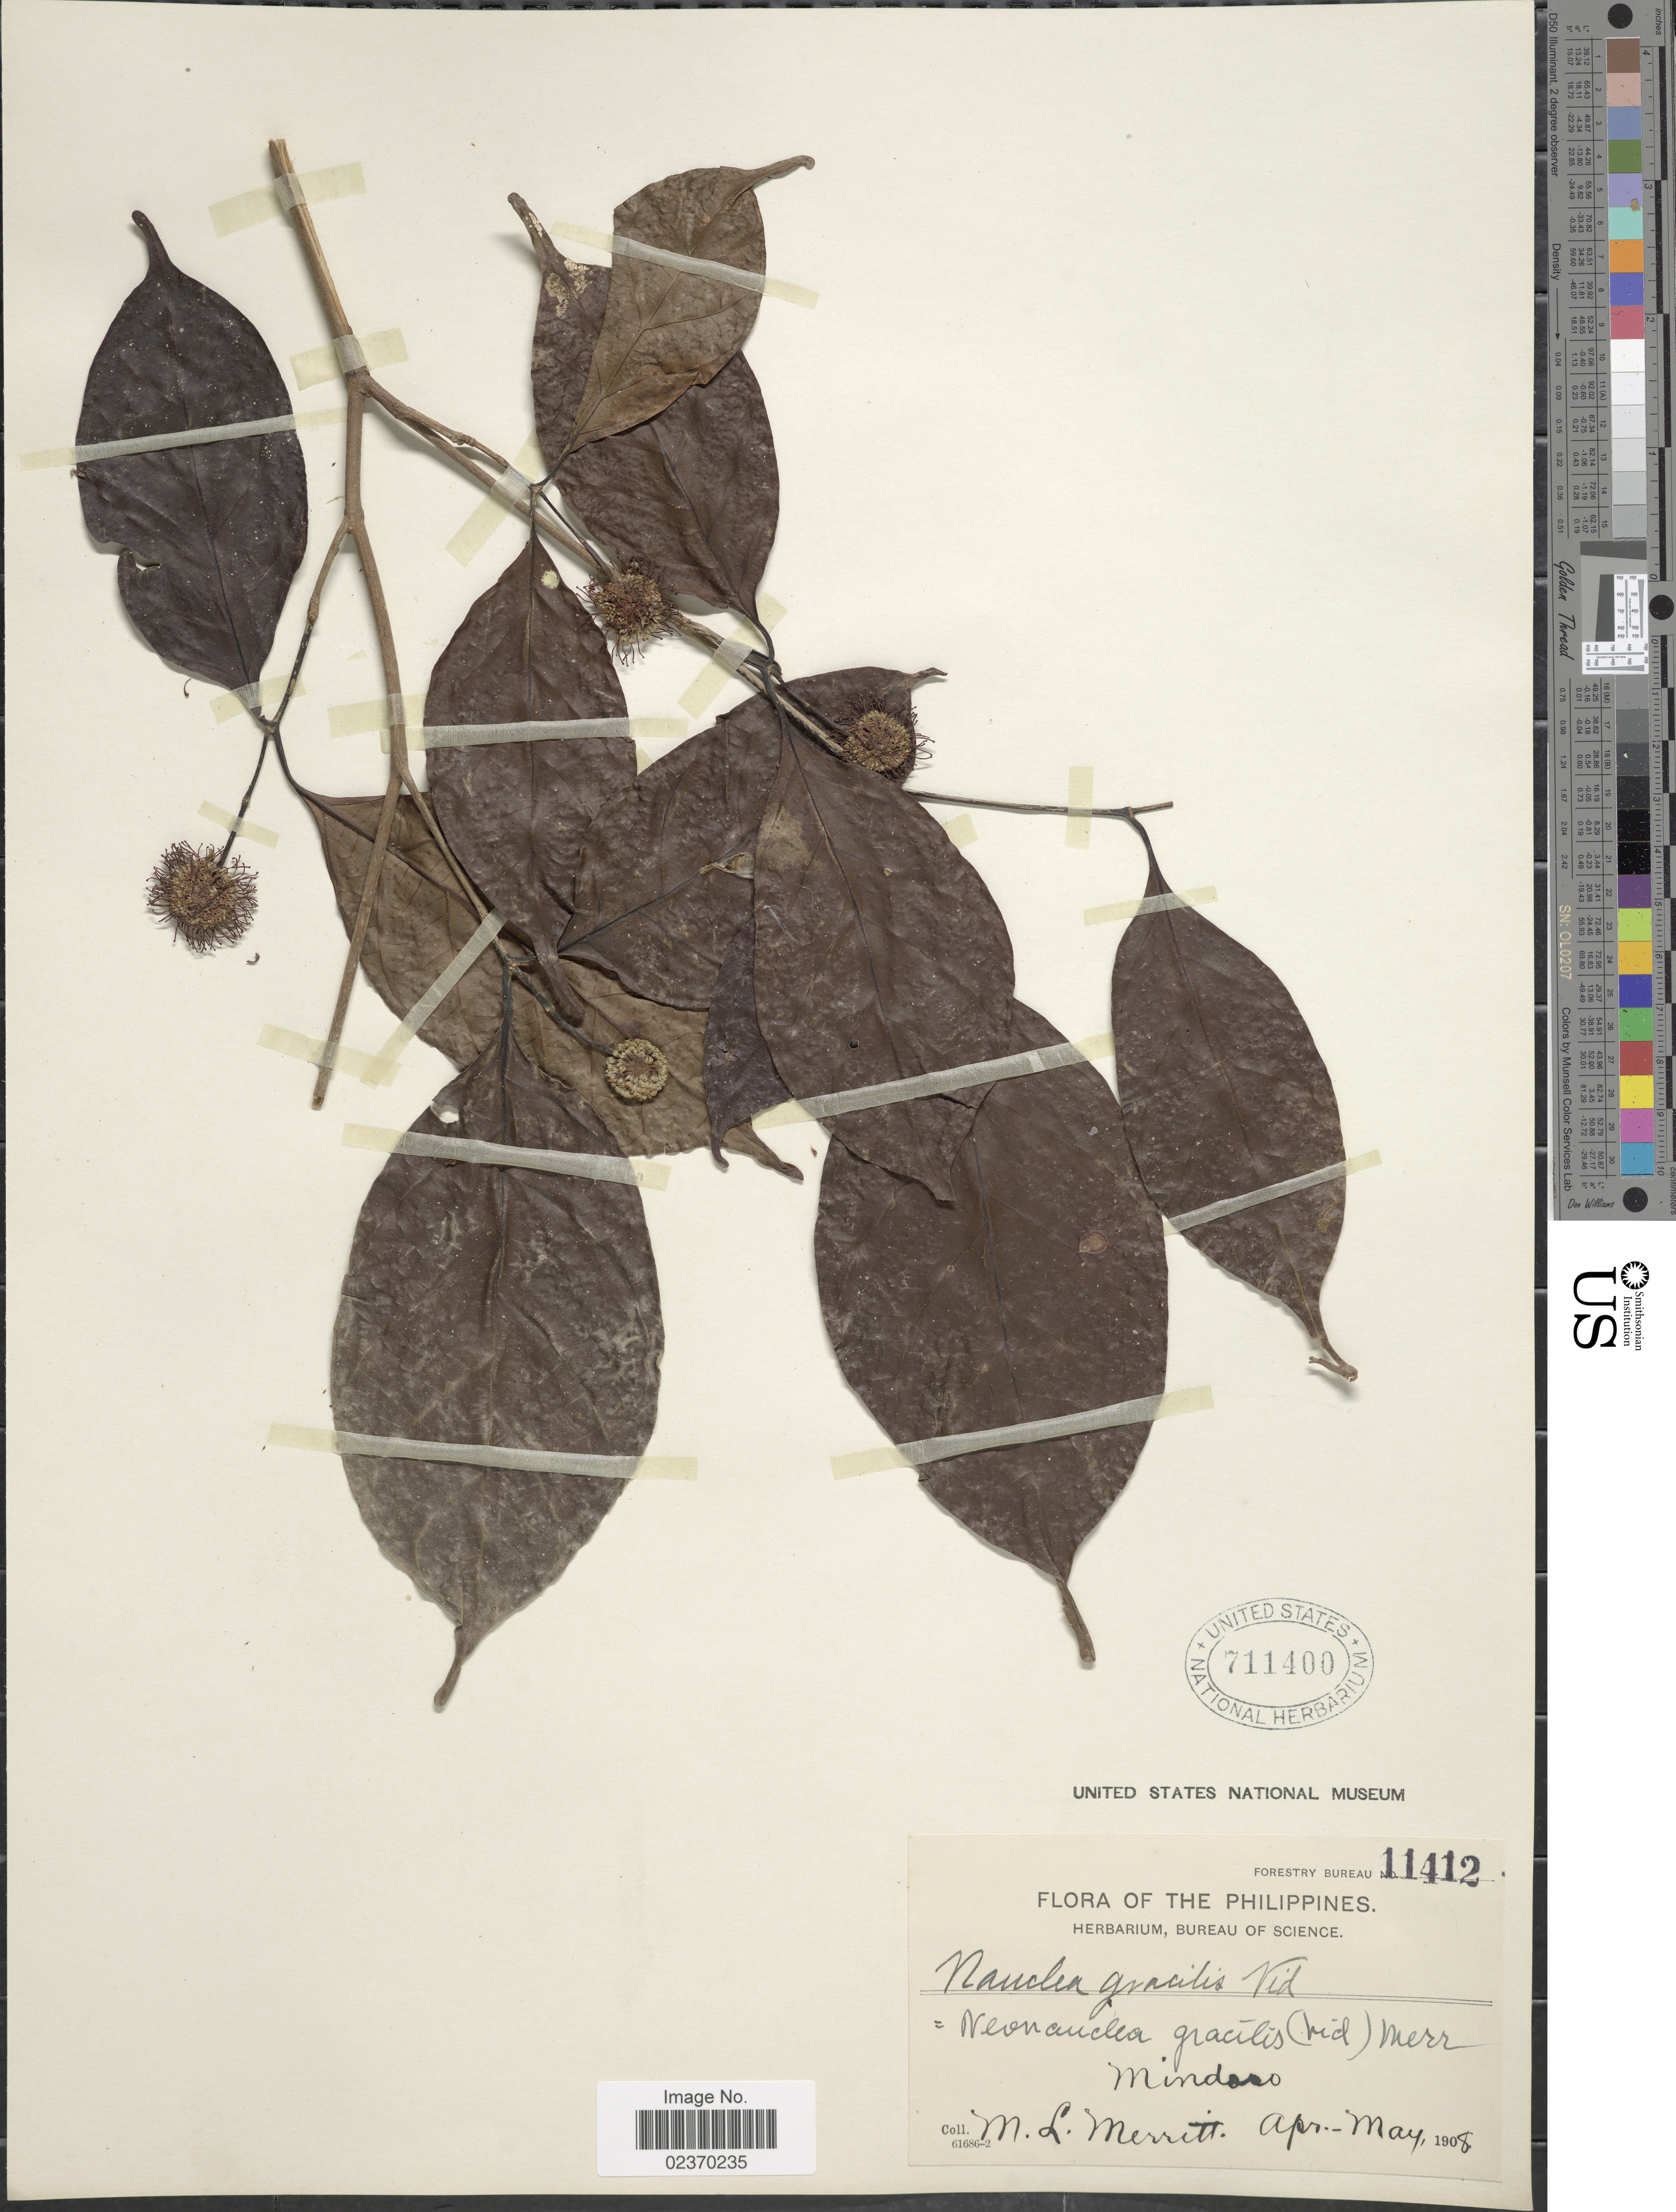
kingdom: Plantae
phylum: Tracheophyta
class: Magnoliopsida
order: Gentianales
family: Rubiaceae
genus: Neonauclea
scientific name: Neonauclea gracilis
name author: (Vidal) Merr.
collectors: M. L. Merritt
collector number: Forestry Bureau 11412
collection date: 1908-04/1908-05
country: Philippines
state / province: Mimaropa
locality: Mindoro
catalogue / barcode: US 711400